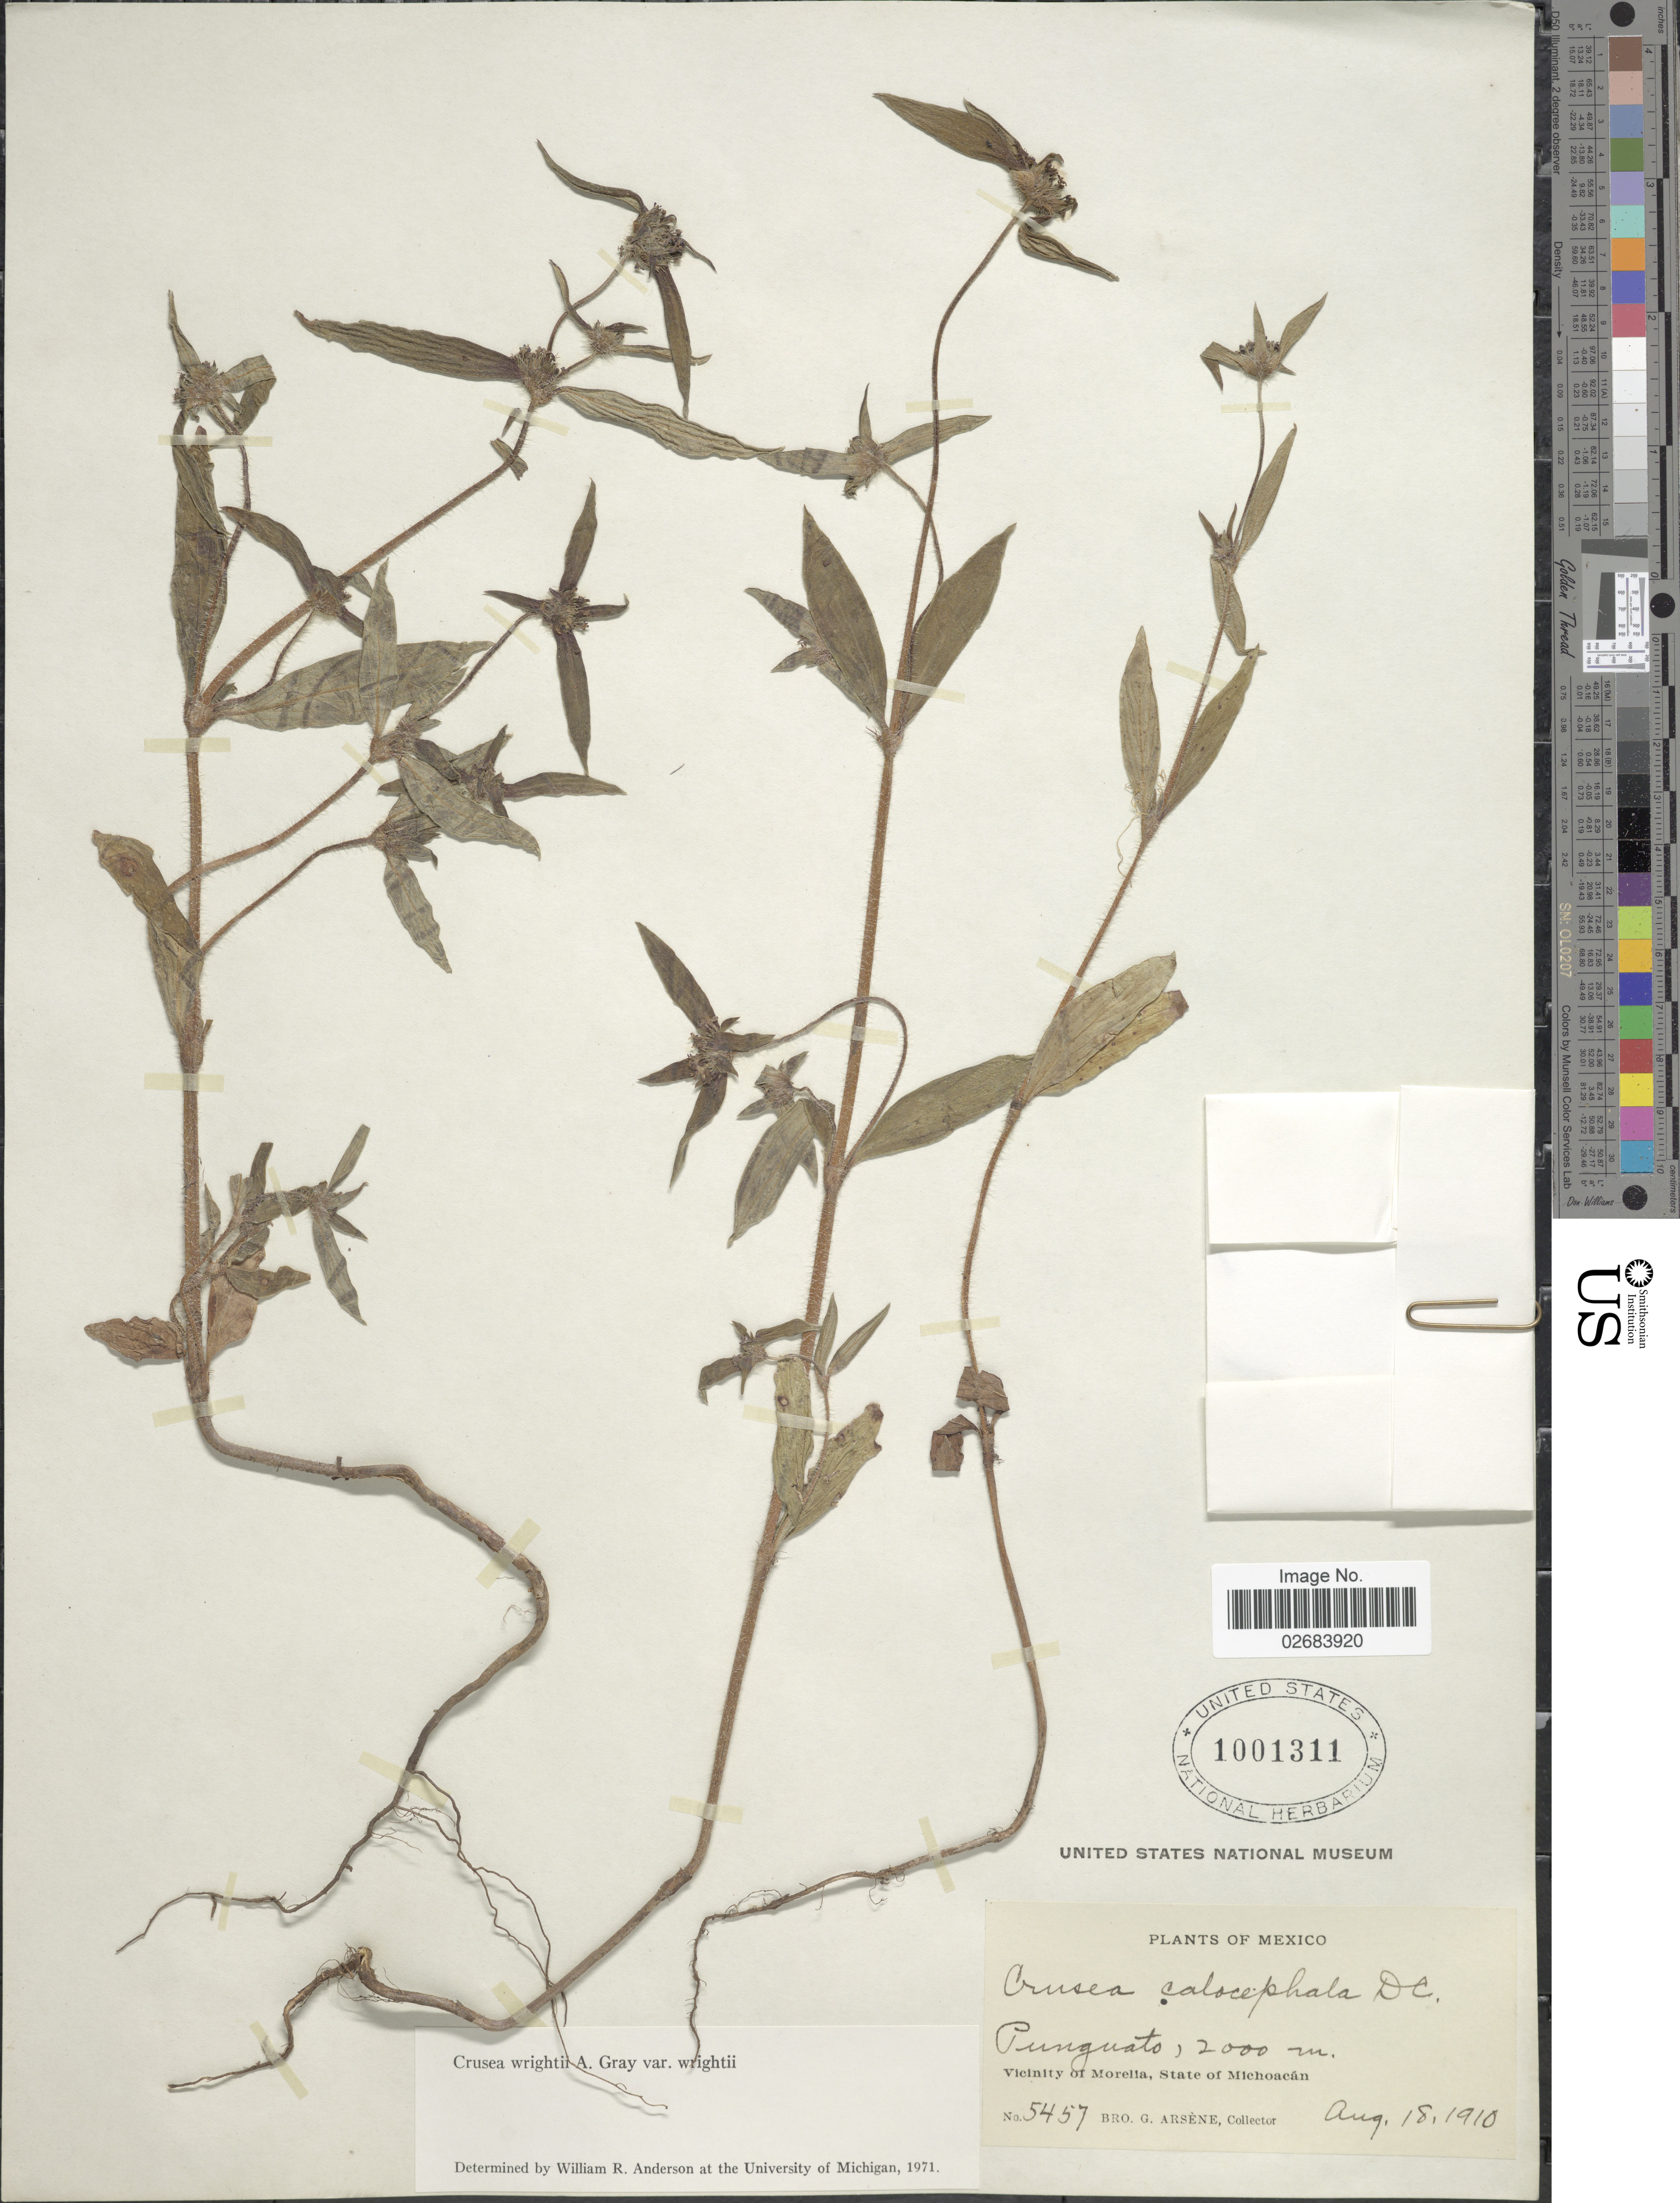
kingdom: Plantae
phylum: Tracheophyta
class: Magnoliopsida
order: Gentianales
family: Rubiaceae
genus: Crusea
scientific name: Crusea wrightii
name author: A. Gray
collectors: Bro. G. Arsène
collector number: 5457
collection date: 1910-08-18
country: Mexico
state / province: Michoacán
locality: Punguato, Vicinity of Morelia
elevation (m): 2000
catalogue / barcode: US 1001311